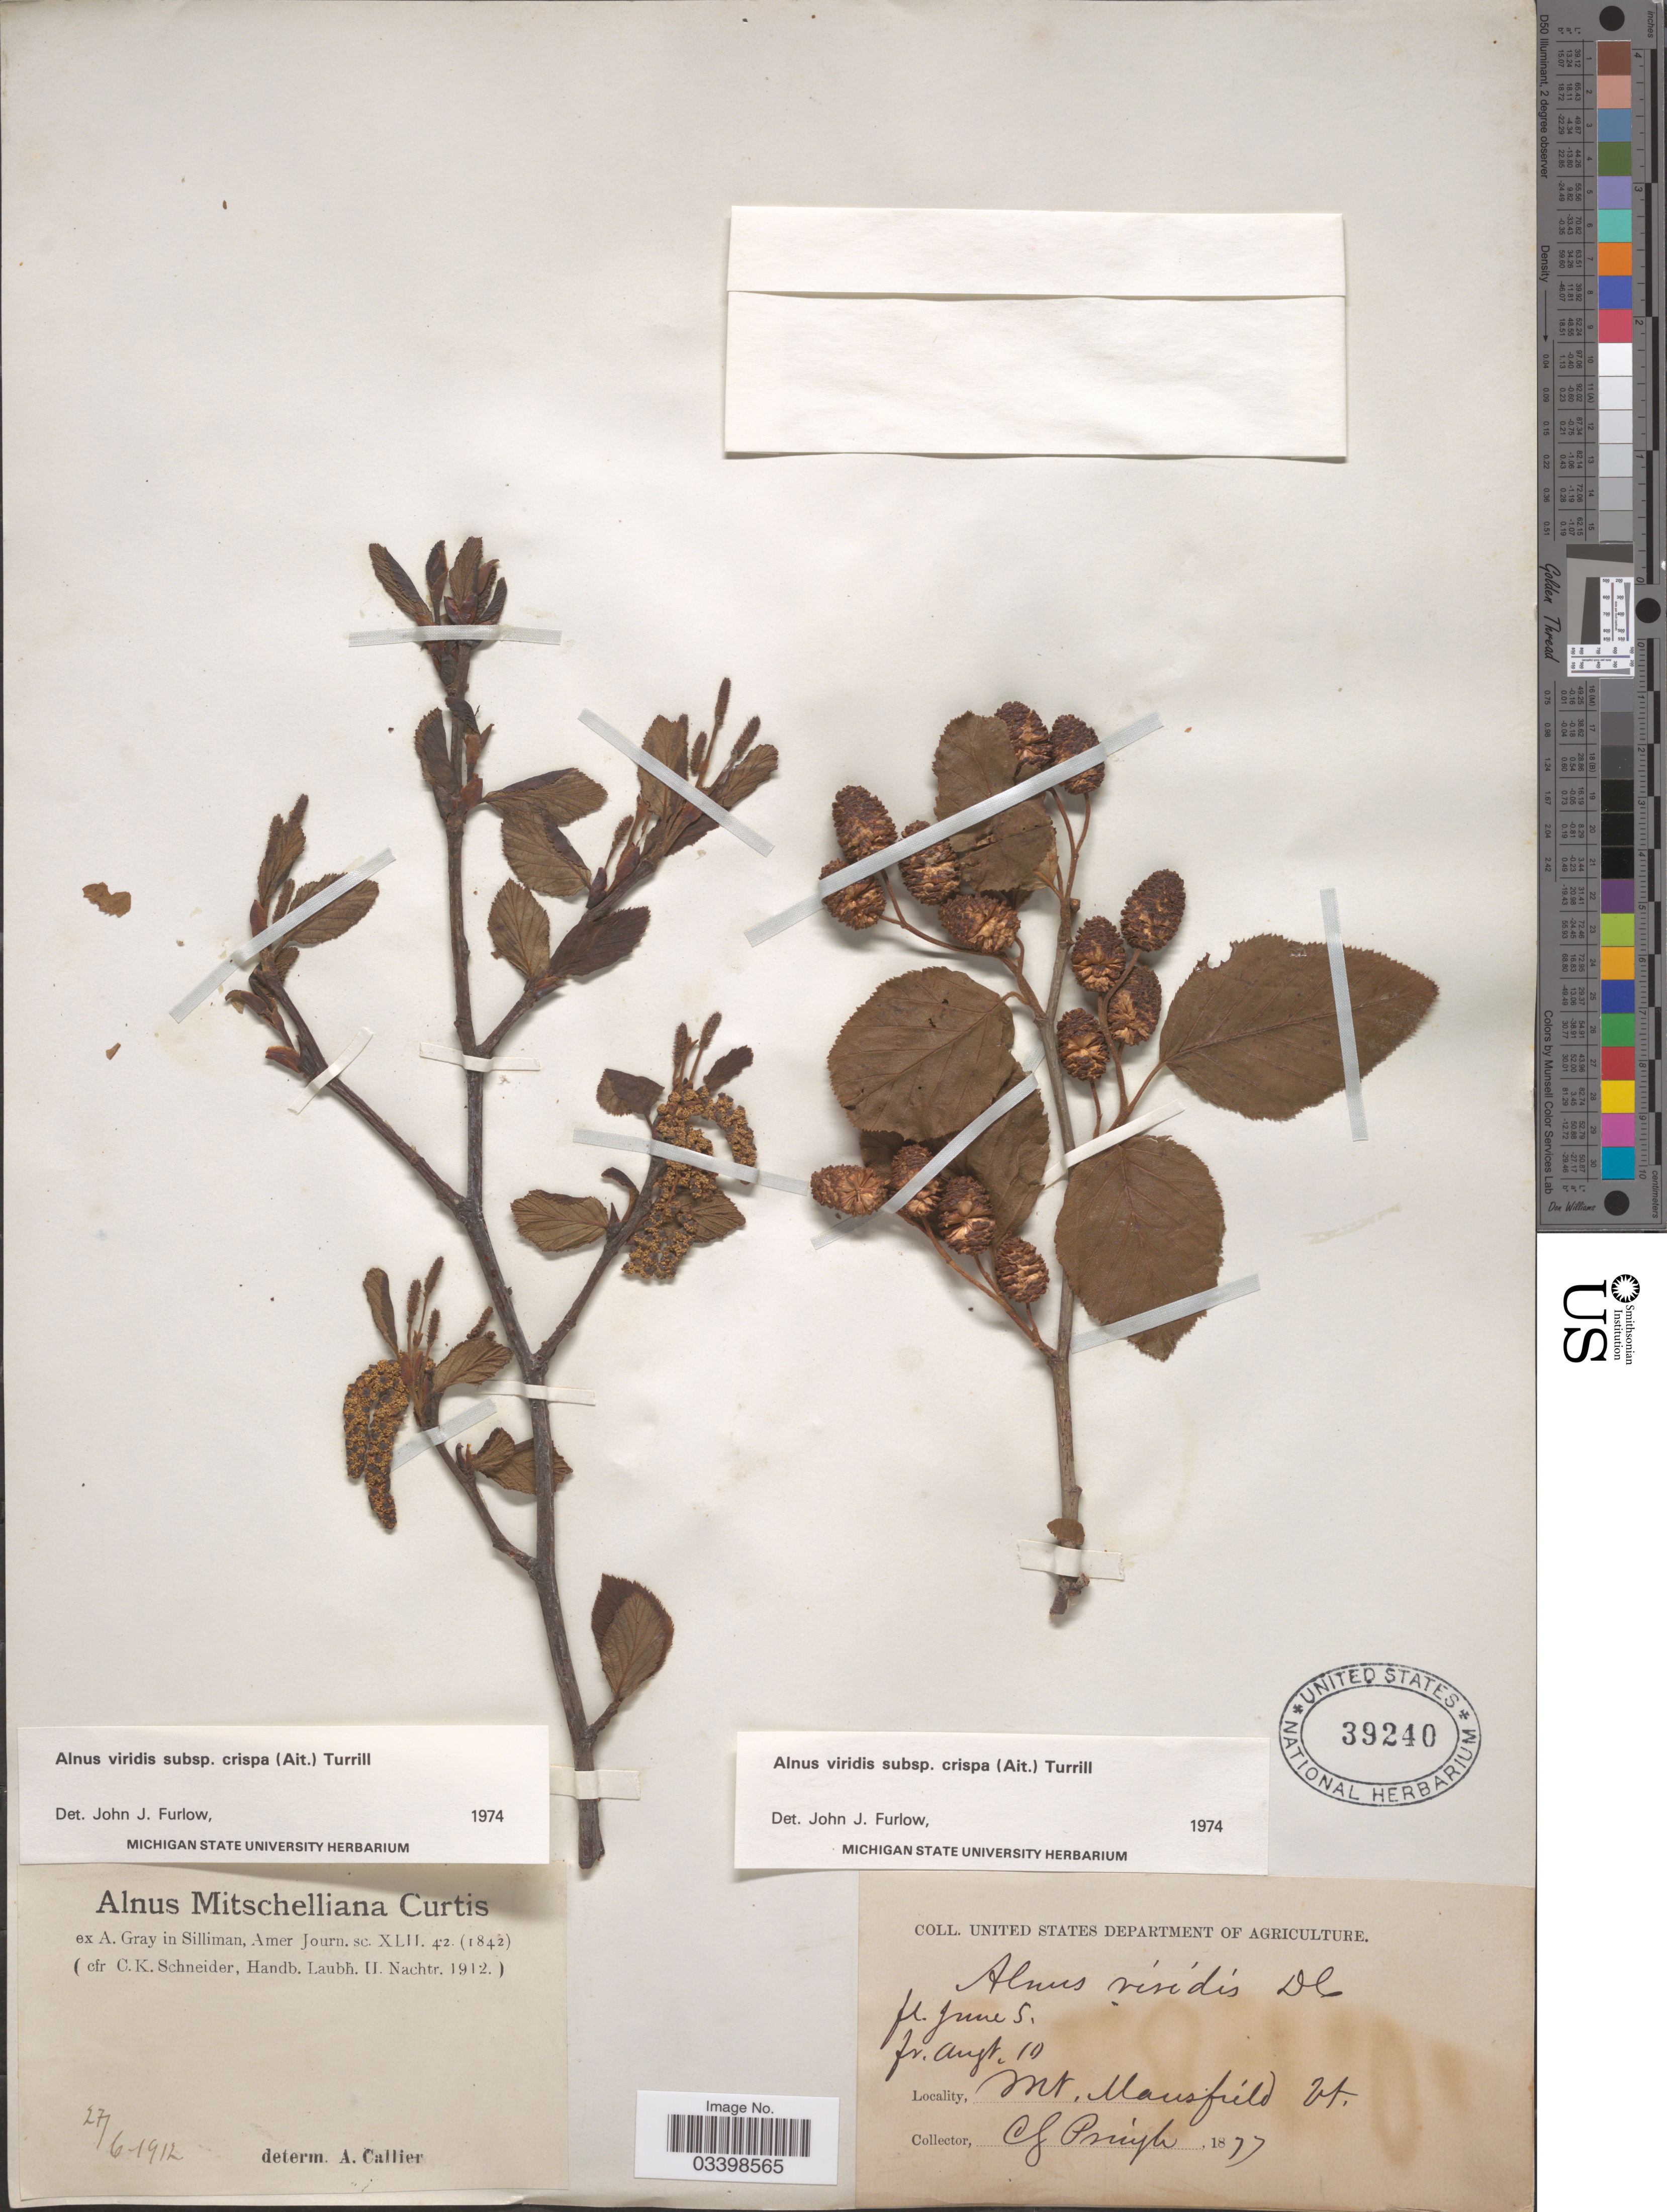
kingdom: Plantae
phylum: Tracheophyta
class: Magnoliopsida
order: Fagales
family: Betulaceae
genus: Alnus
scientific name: Alnus viridis subsp. crispa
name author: (Aiton) Turrill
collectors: C. G. Pringle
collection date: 1877-06-05/1877-08-10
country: United States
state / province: Vermont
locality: Mt. Mansfield.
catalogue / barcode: US 39240